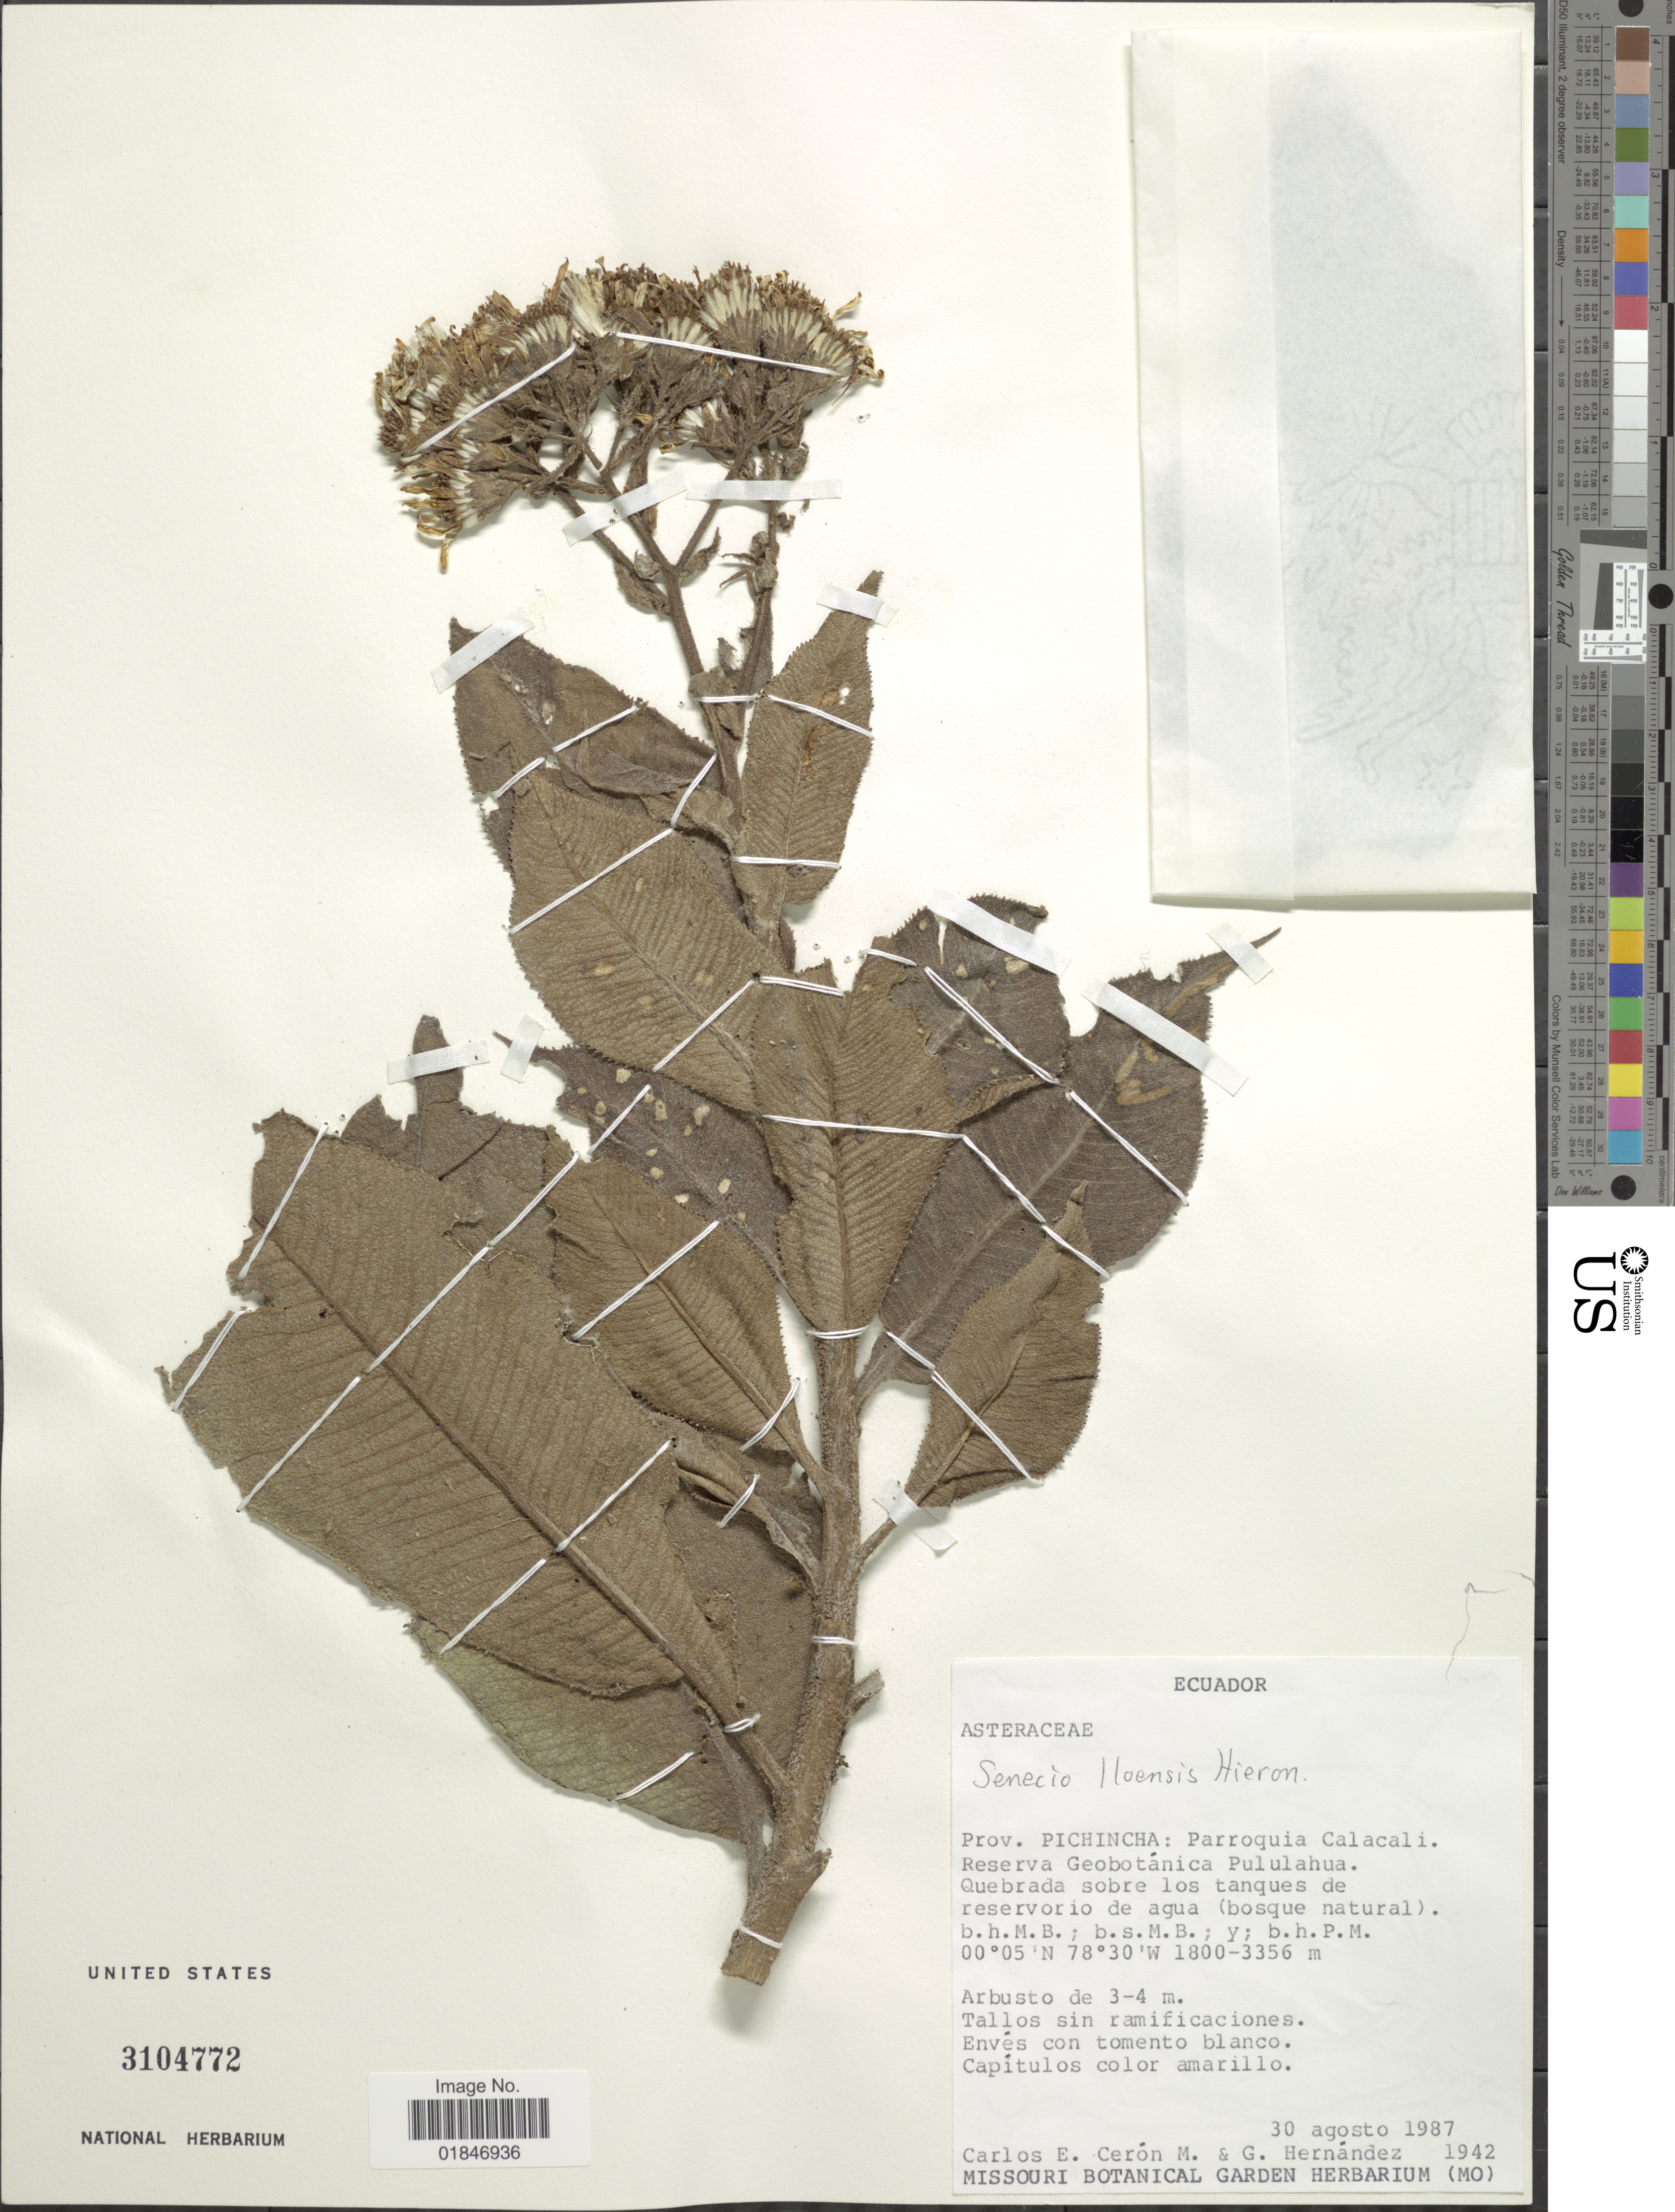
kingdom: Plantae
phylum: Tracheophyta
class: Magnoliopsida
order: Asterales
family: Asteraceae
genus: Dendrophorbium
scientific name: Dendrophorbium iloense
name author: (Hieron.) C. Jeffrey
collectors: C. E. Cerón M. & G. Hernández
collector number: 1942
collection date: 1987-08-30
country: Ecuador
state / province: Pichincha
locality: Prov. Pichincha: Parroquia Calacali. Reserva Geobotanico Pululahua. Quebrada sobre los tnaques de reservorio de agua (bosque natural).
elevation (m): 1800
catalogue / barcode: US 3104772